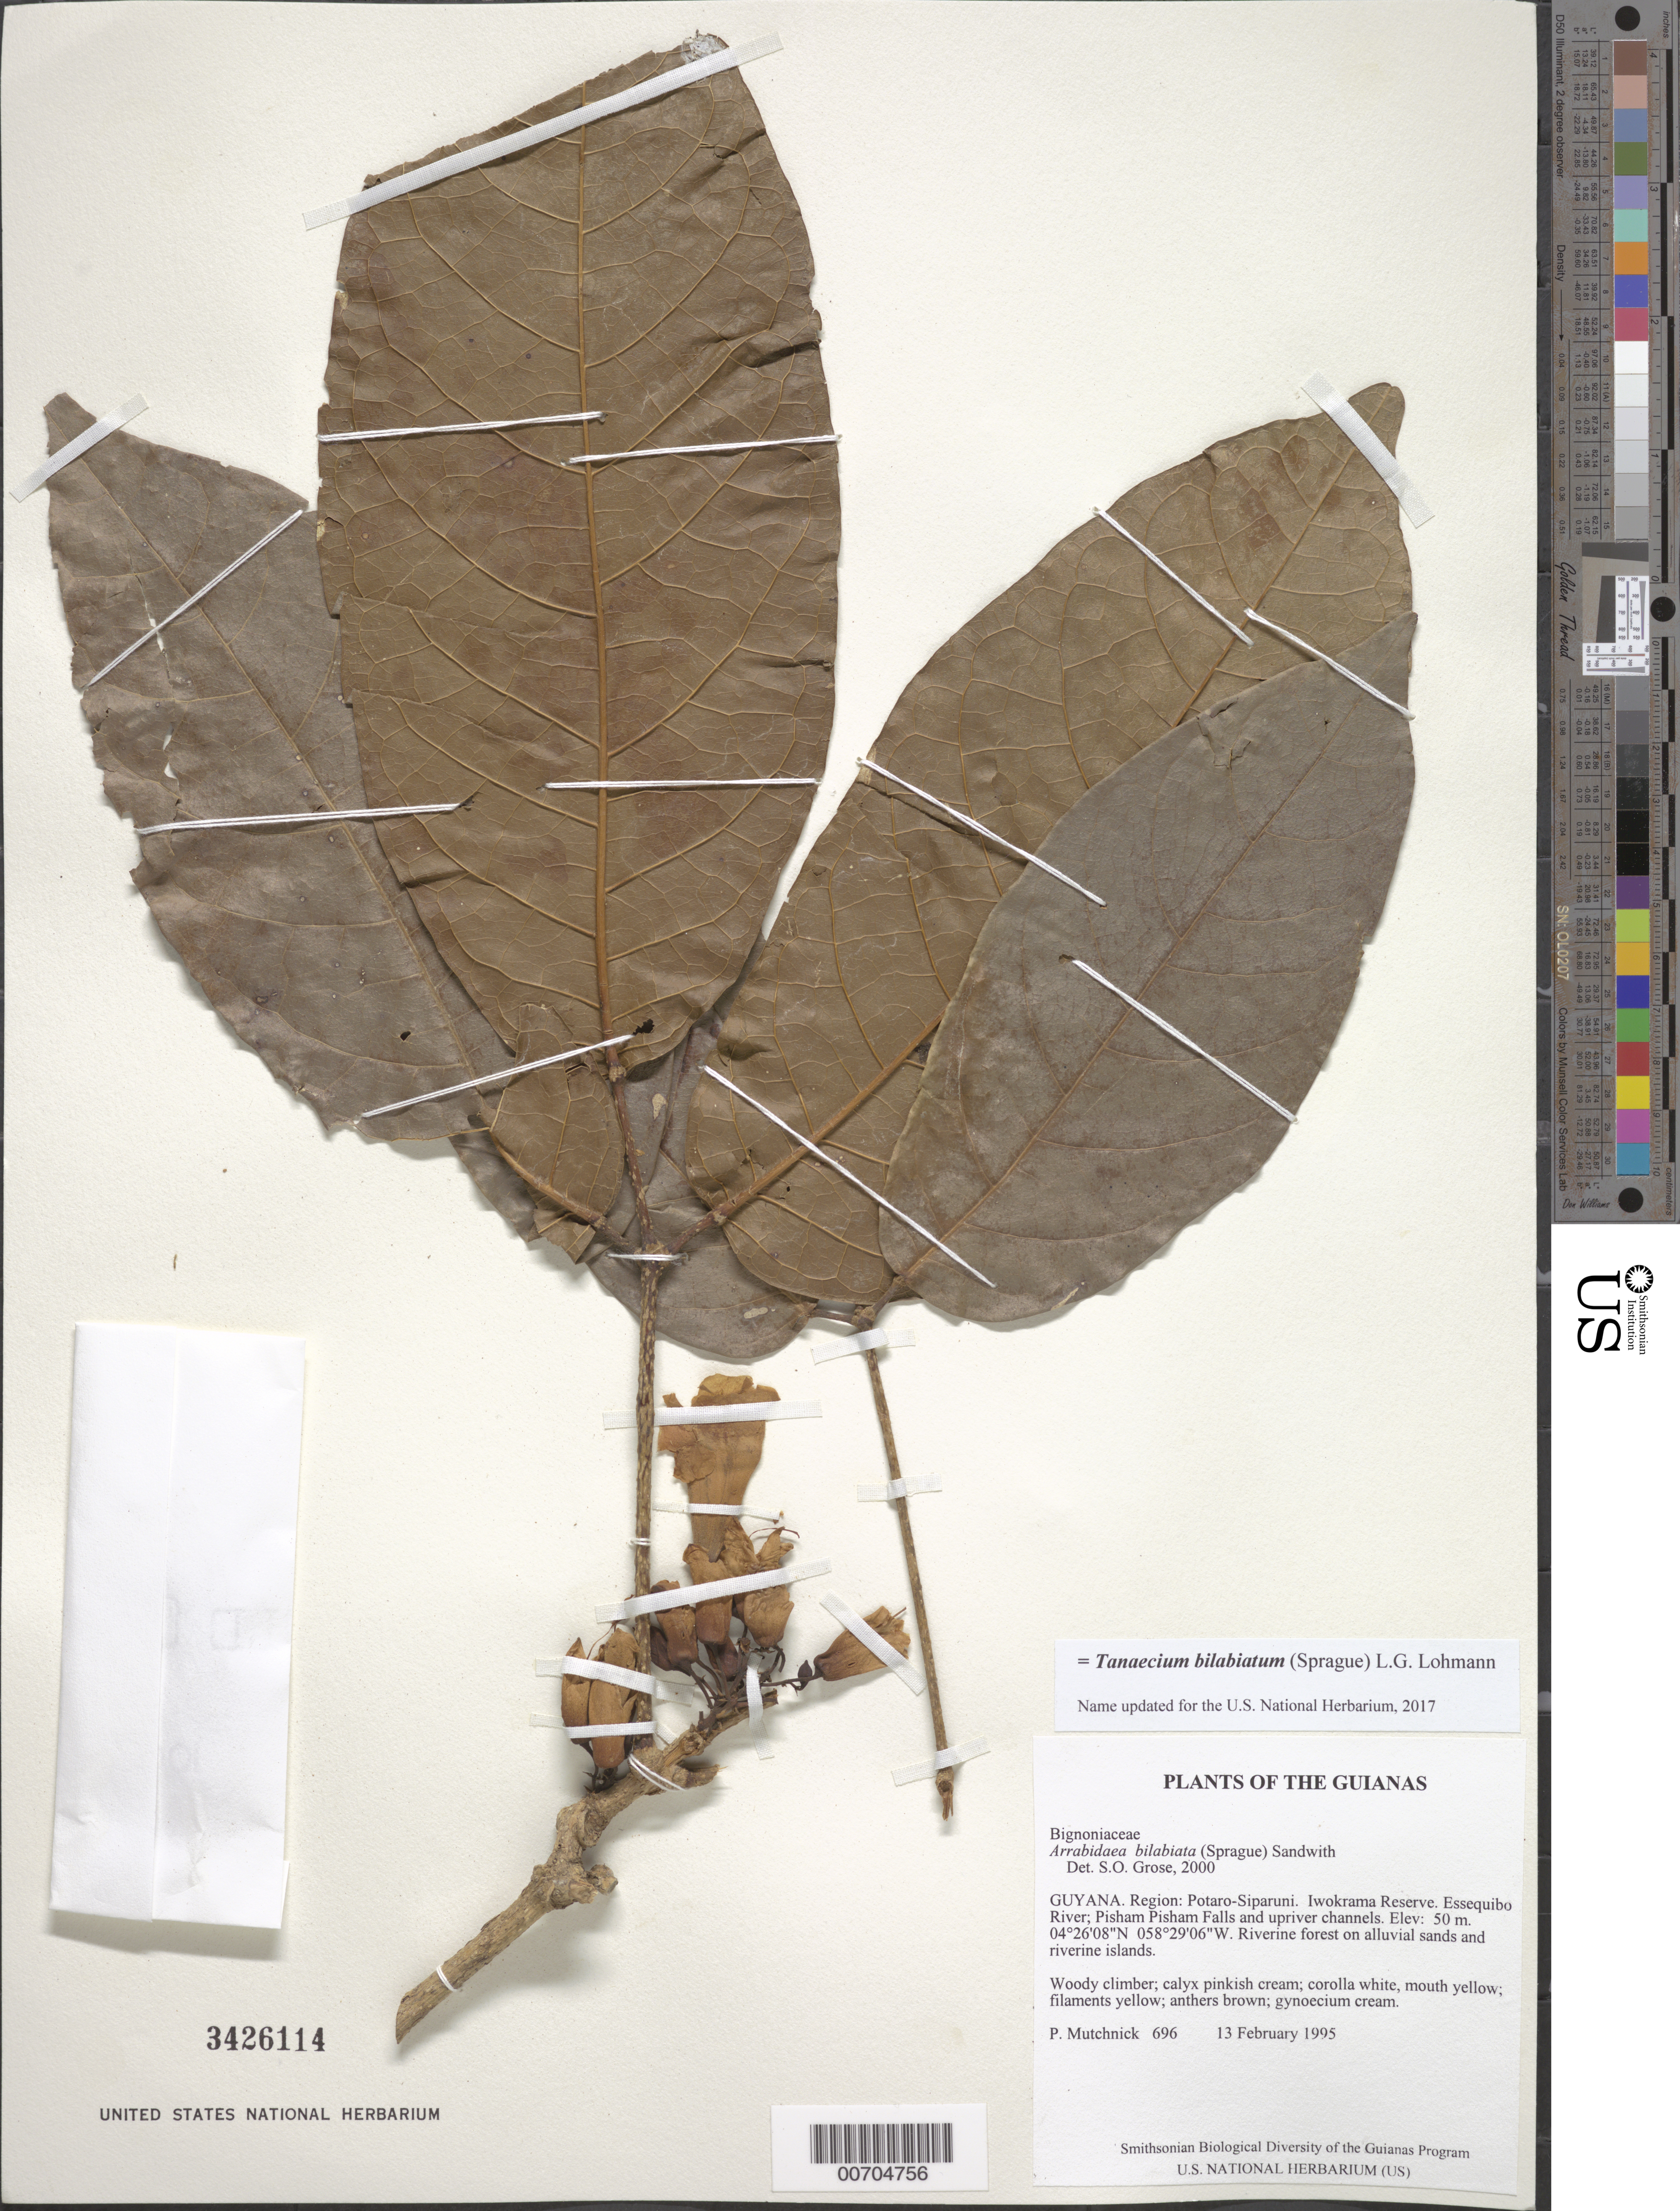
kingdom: Plantae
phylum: Tracheophyta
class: Magnoliopsida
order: Lamiales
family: Bignoniaceae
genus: Tanaecium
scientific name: Tanaecium bilabiatum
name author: (Sprague) L.G. Lohmann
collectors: P. Mutchnick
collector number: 696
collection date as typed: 13 February 1995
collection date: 1995-02-13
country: Guyana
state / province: Potaro-Siparuni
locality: Iwokrama Reserve. Essequibo River; Pisham Pisham Falls and upriver channels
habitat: Riverine forest on alluvial sands and riverine islands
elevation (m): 50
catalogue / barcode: US 3426114